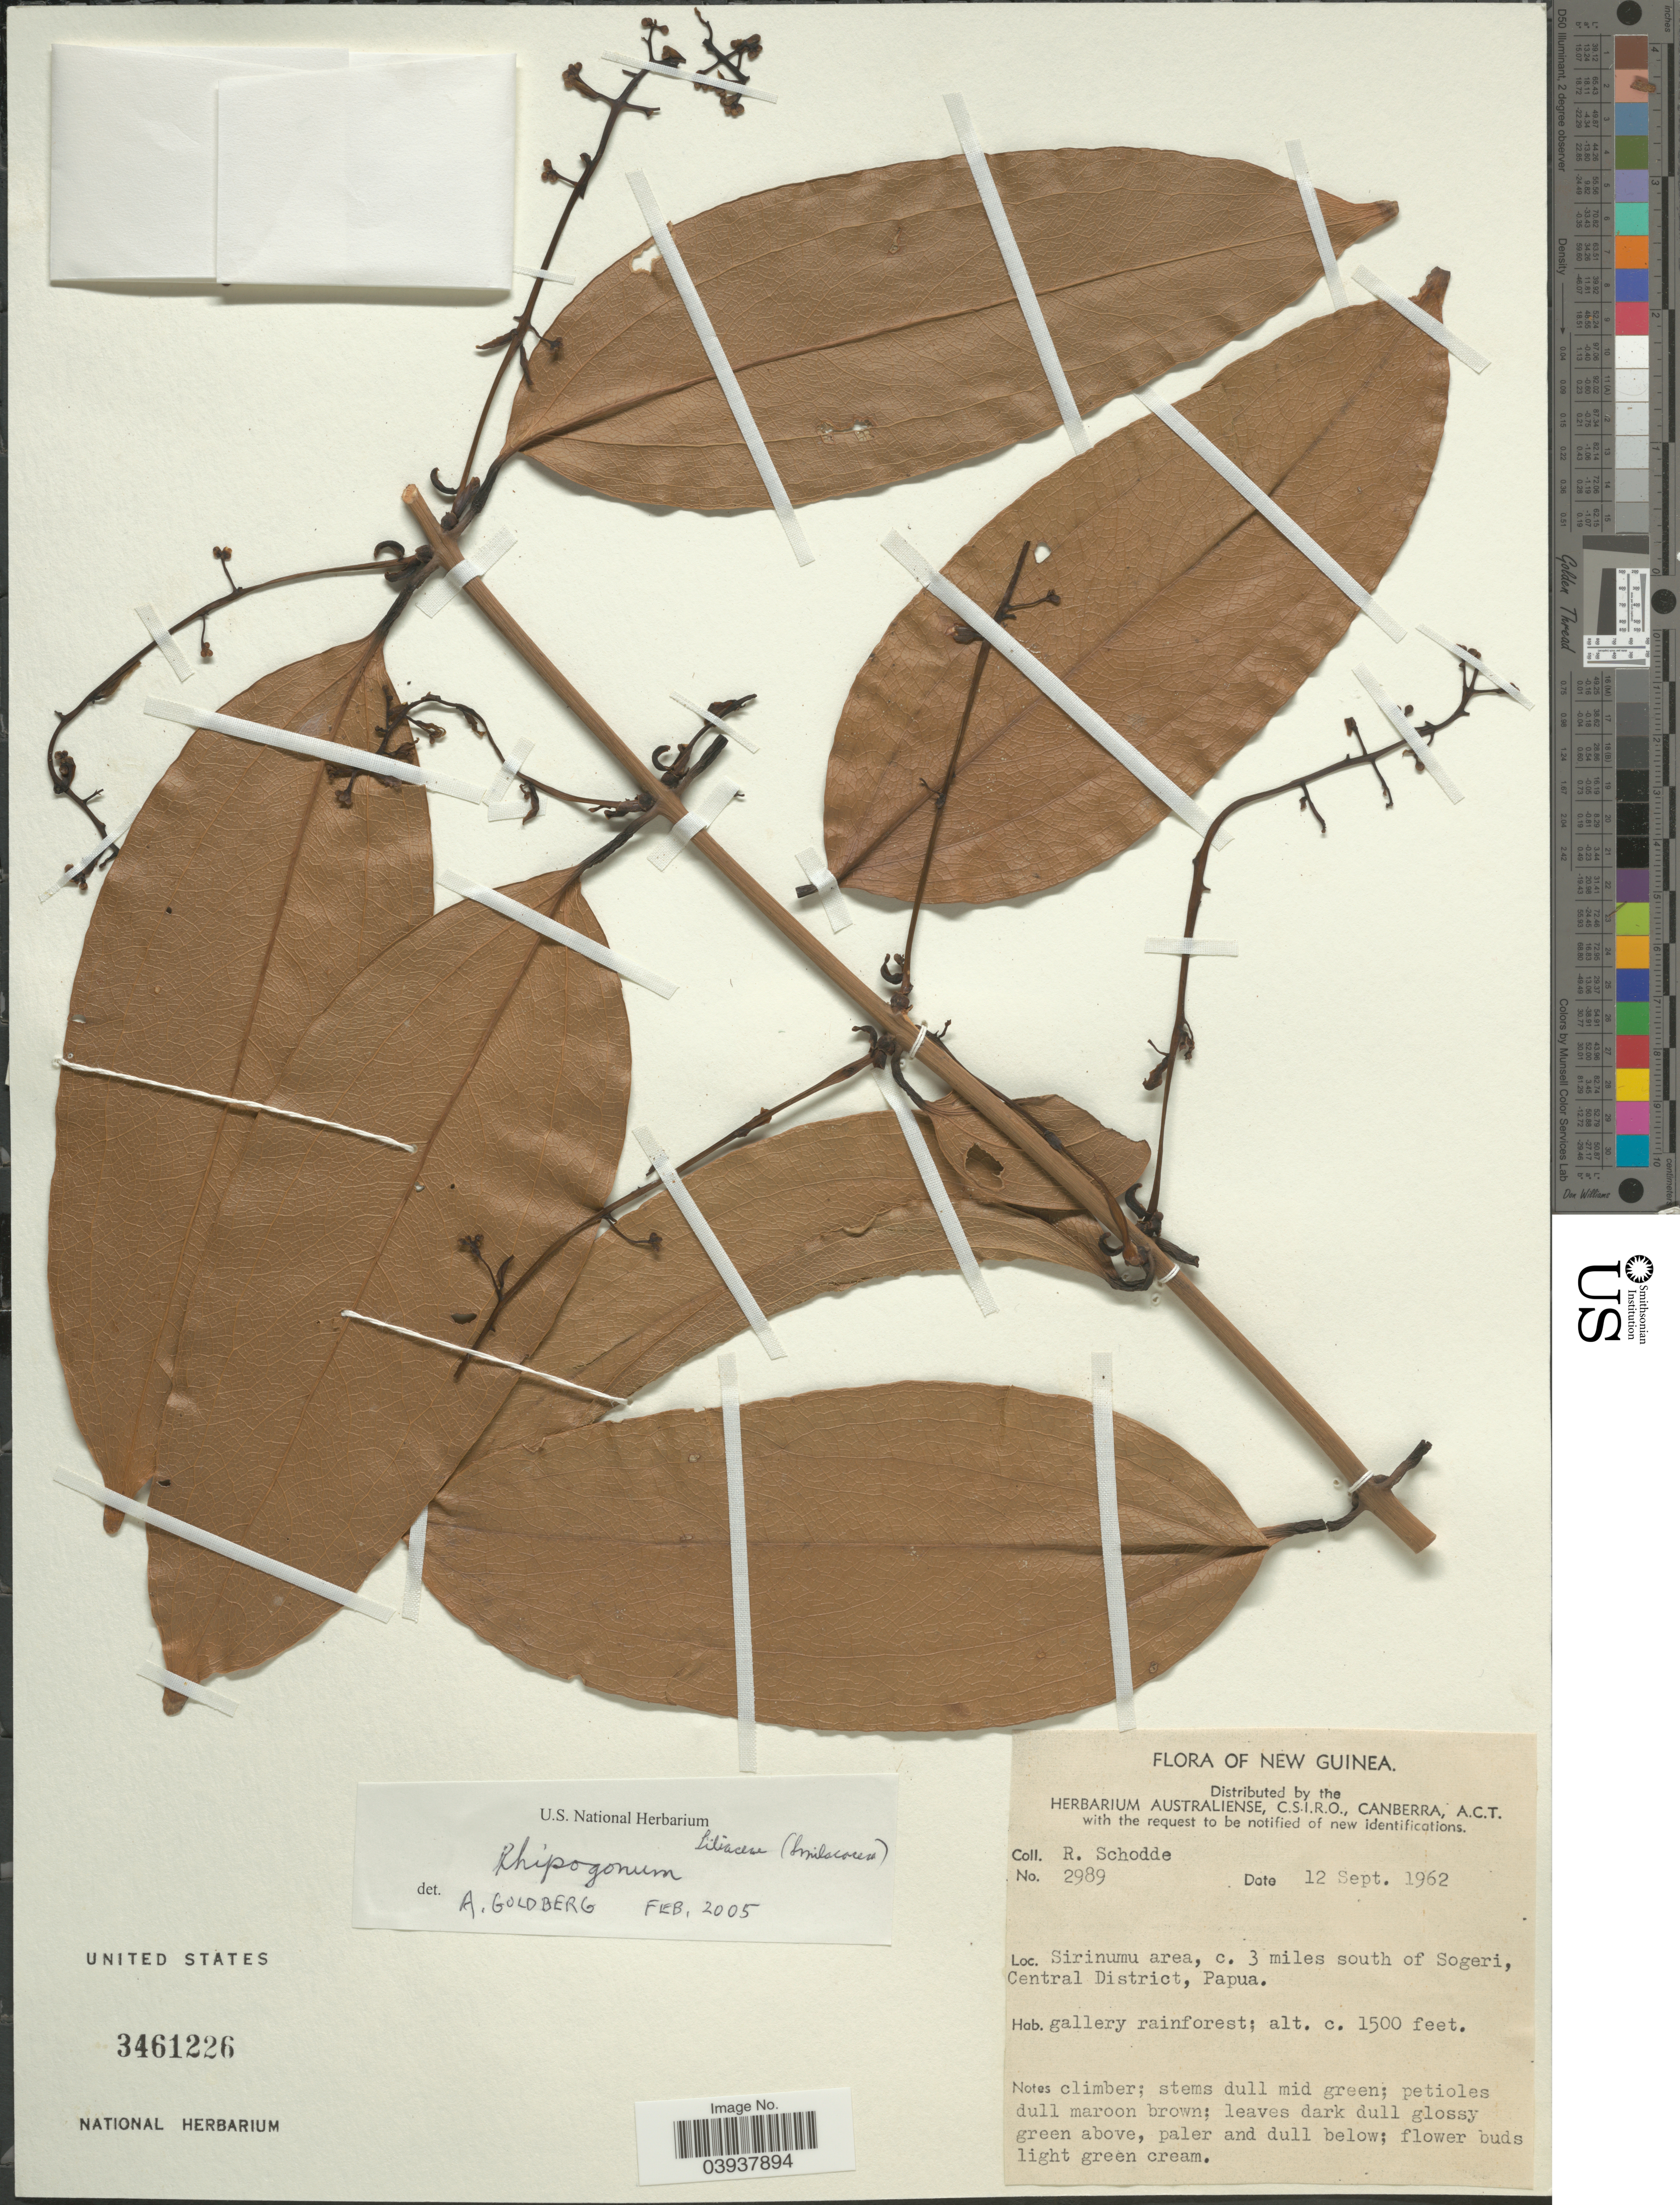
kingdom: Plantae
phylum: Tracheophyta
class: Liliopsida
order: Liliales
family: Ripogonaceae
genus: Rhipogonum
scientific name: Rhipogonum scandens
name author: J.R. Forst. & G. Forst.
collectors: R. Schodde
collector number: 2989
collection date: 1962-09-12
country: Papua New Guinea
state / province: Central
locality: New Guinea. Sirinumu area, c. 3 miles south of Sogeri, Central District, Papua.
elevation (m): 457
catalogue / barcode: US 3461226